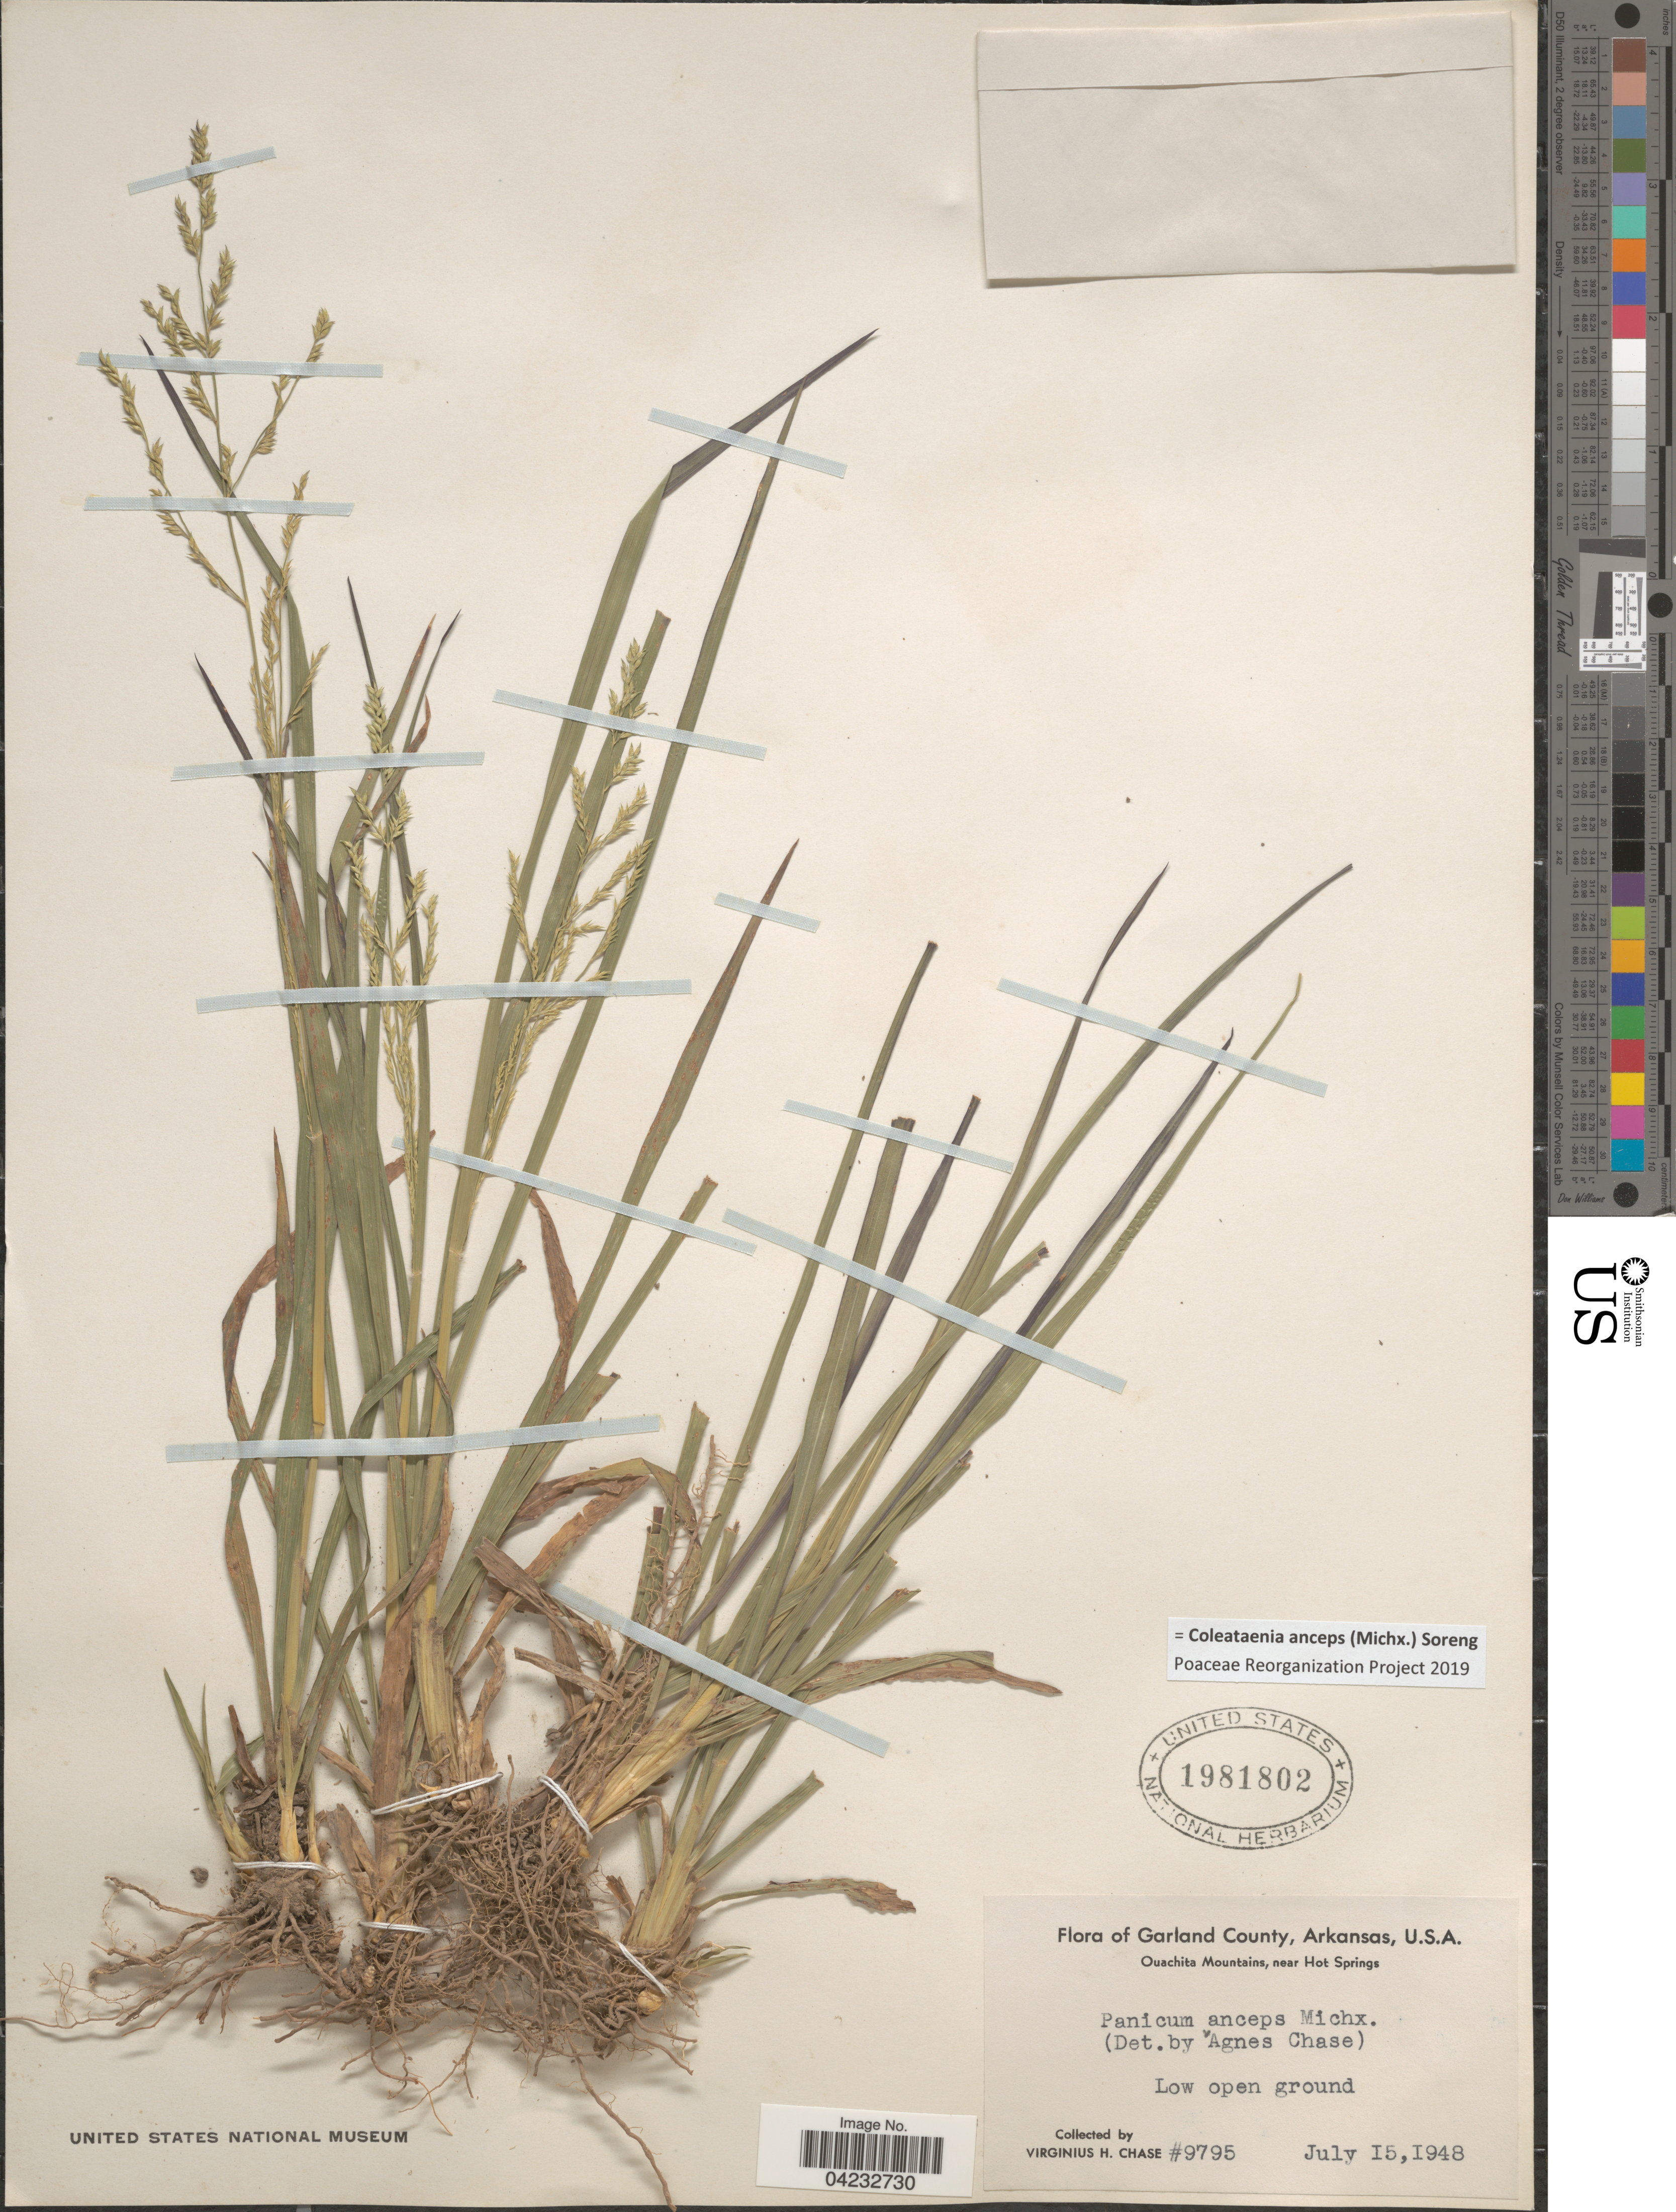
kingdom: Plantae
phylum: Tracheophyta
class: Liliopsida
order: Poales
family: Poaceae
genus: Coleataenia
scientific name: Coleataenia anceps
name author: (Michx.) Soreng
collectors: V. H. Chase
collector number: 9795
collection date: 1948-07-15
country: United States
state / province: Arkansas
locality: Garland County. Ouachita Mountains, near Hot Springs.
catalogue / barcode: US 1981802